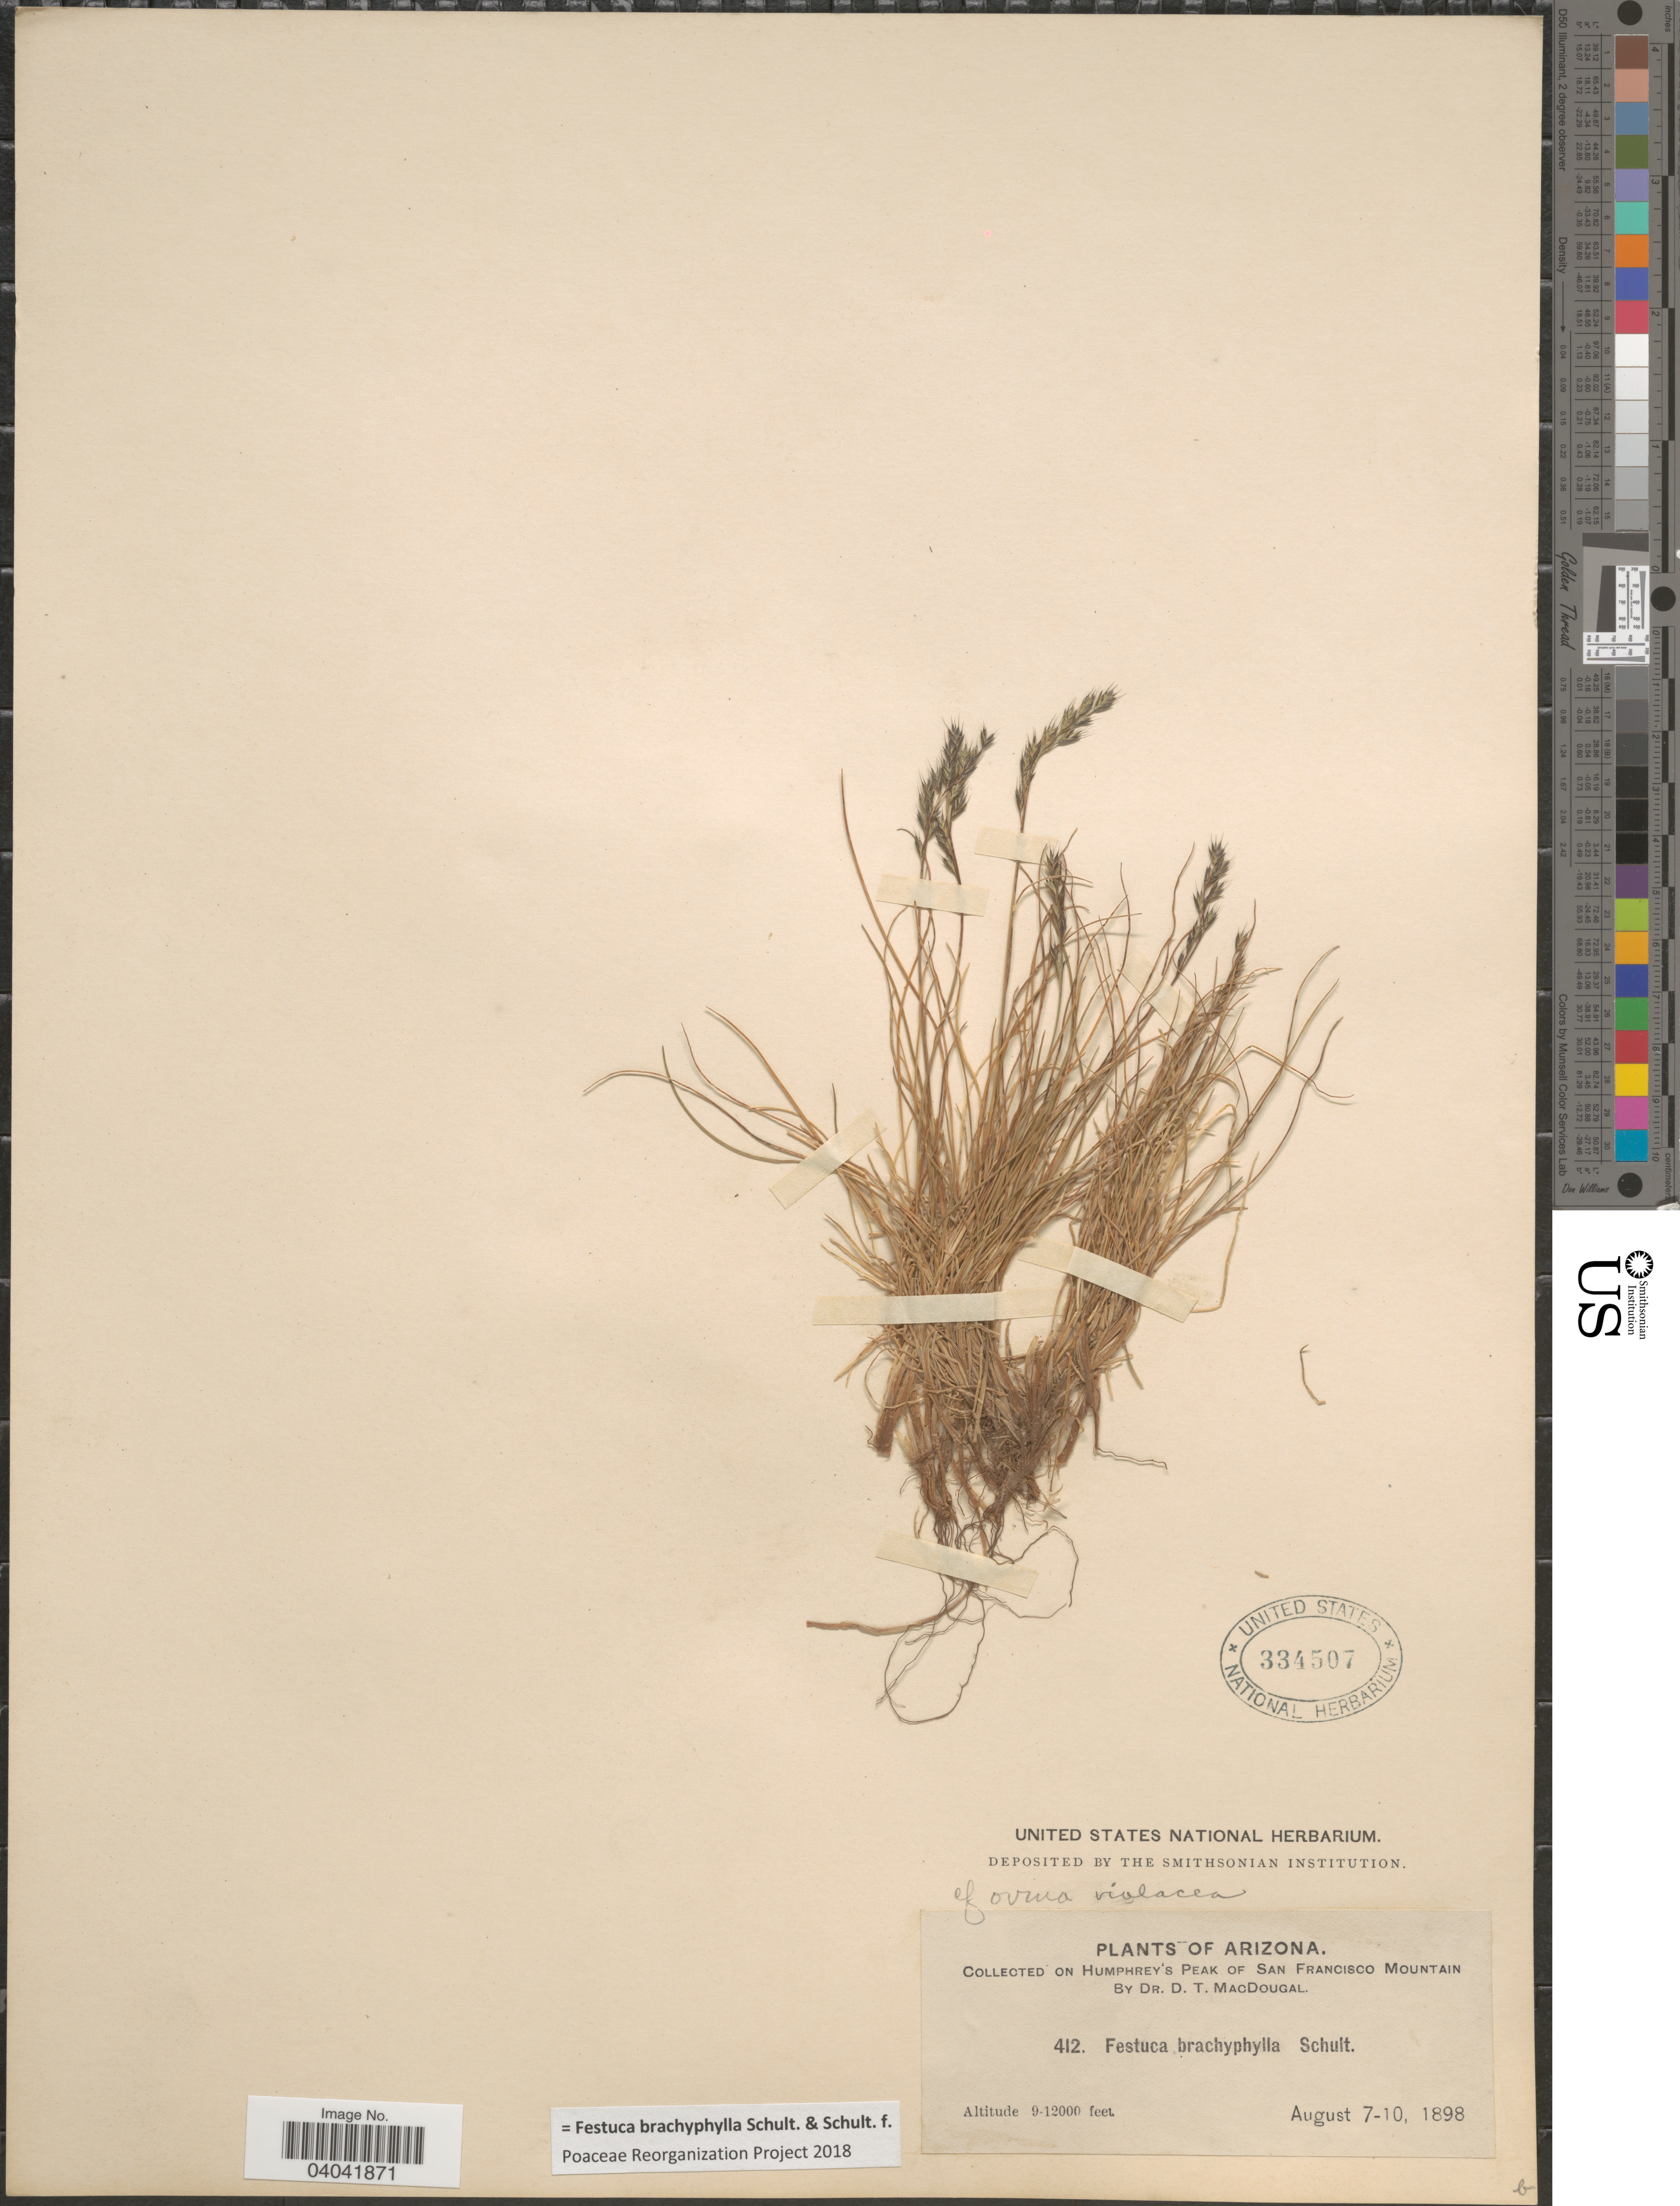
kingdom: Plantae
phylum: Tracheophyta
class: Liliopsida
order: Poales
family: Poaceae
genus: Festuca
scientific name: Festuca brachyphylla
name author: Schult. & Schult. f.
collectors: D. T. MacDougal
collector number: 412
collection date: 1898-08-07/1898-08-10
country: United States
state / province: Arizona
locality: On Humphrey's Peak of San Francisco Mountain.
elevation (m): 2743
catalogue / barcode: US 334507